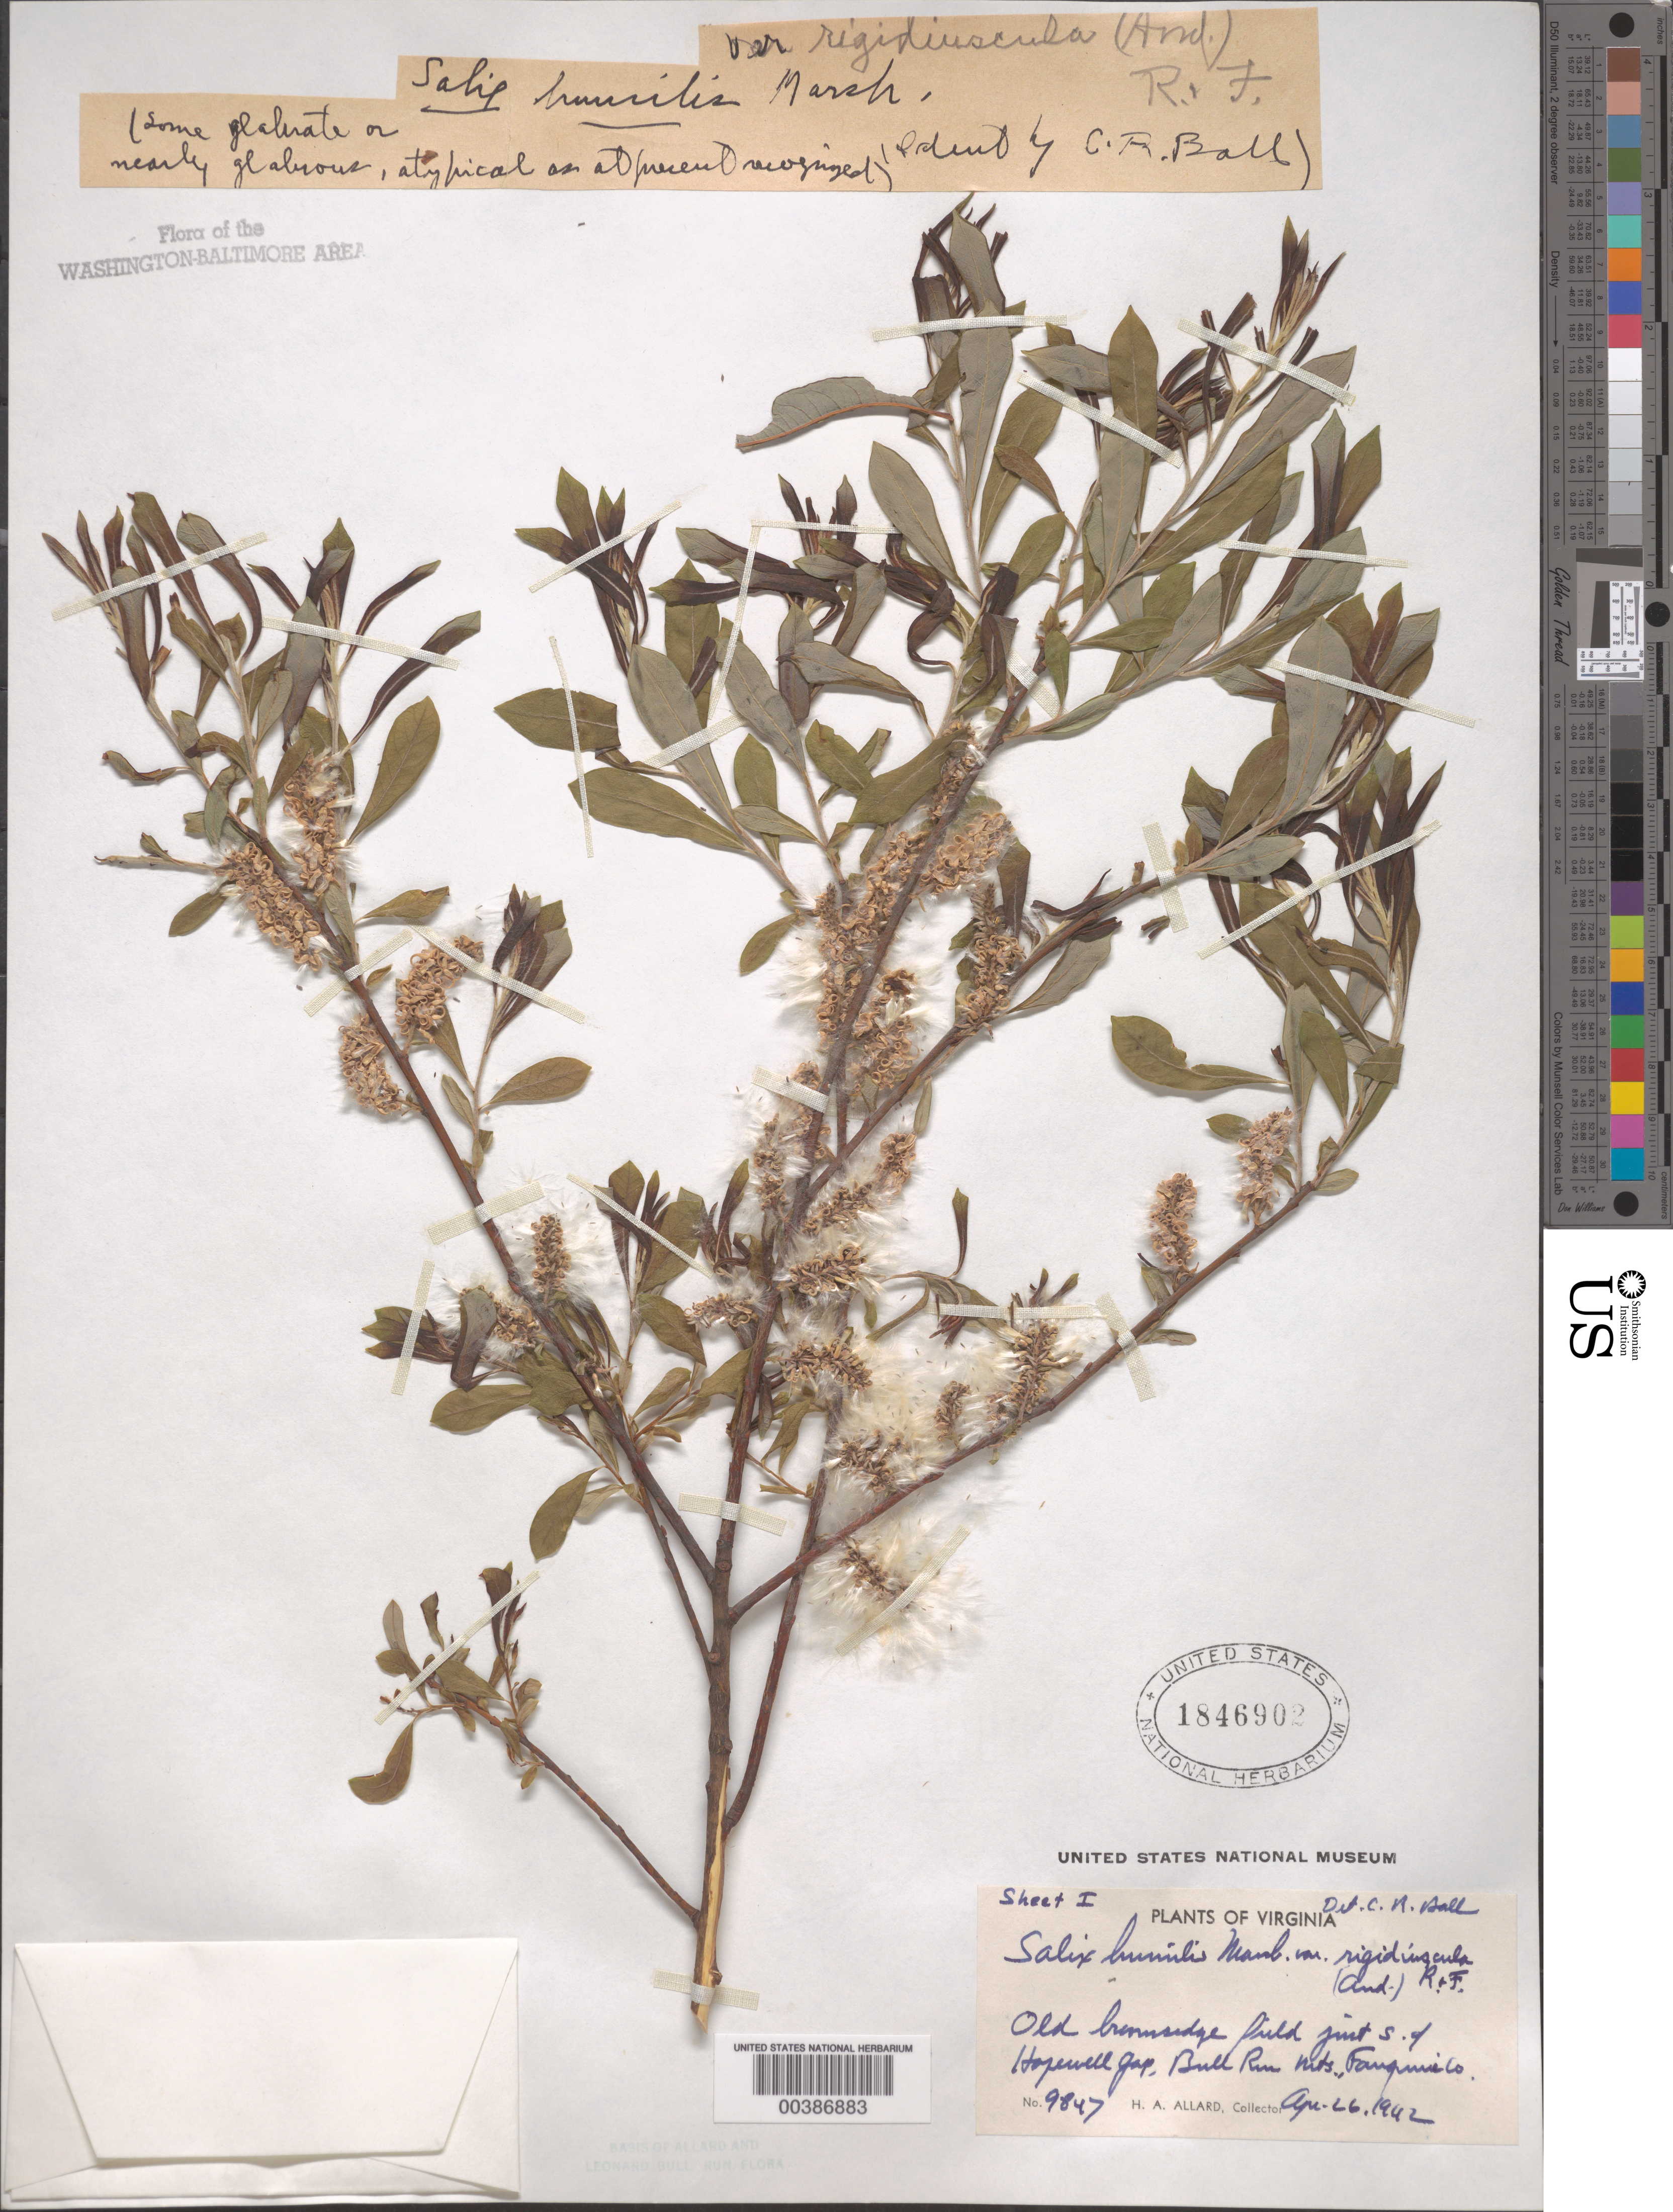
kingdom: Plantae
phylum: Tracheophyta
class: Magnoliopsida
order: Malpighiales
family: Salicaceae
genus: Salix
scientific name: Salix humilis var. rigidiuscula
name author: (Andersson) B.L. Rob. & Fernald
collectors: H. A. Allard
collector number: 9847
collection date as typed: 26 Apr 1942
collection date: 1942-04-26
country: United States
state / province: Virginia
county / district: Fauquier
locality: South of Hopewell Gap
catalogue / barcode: US 1846902